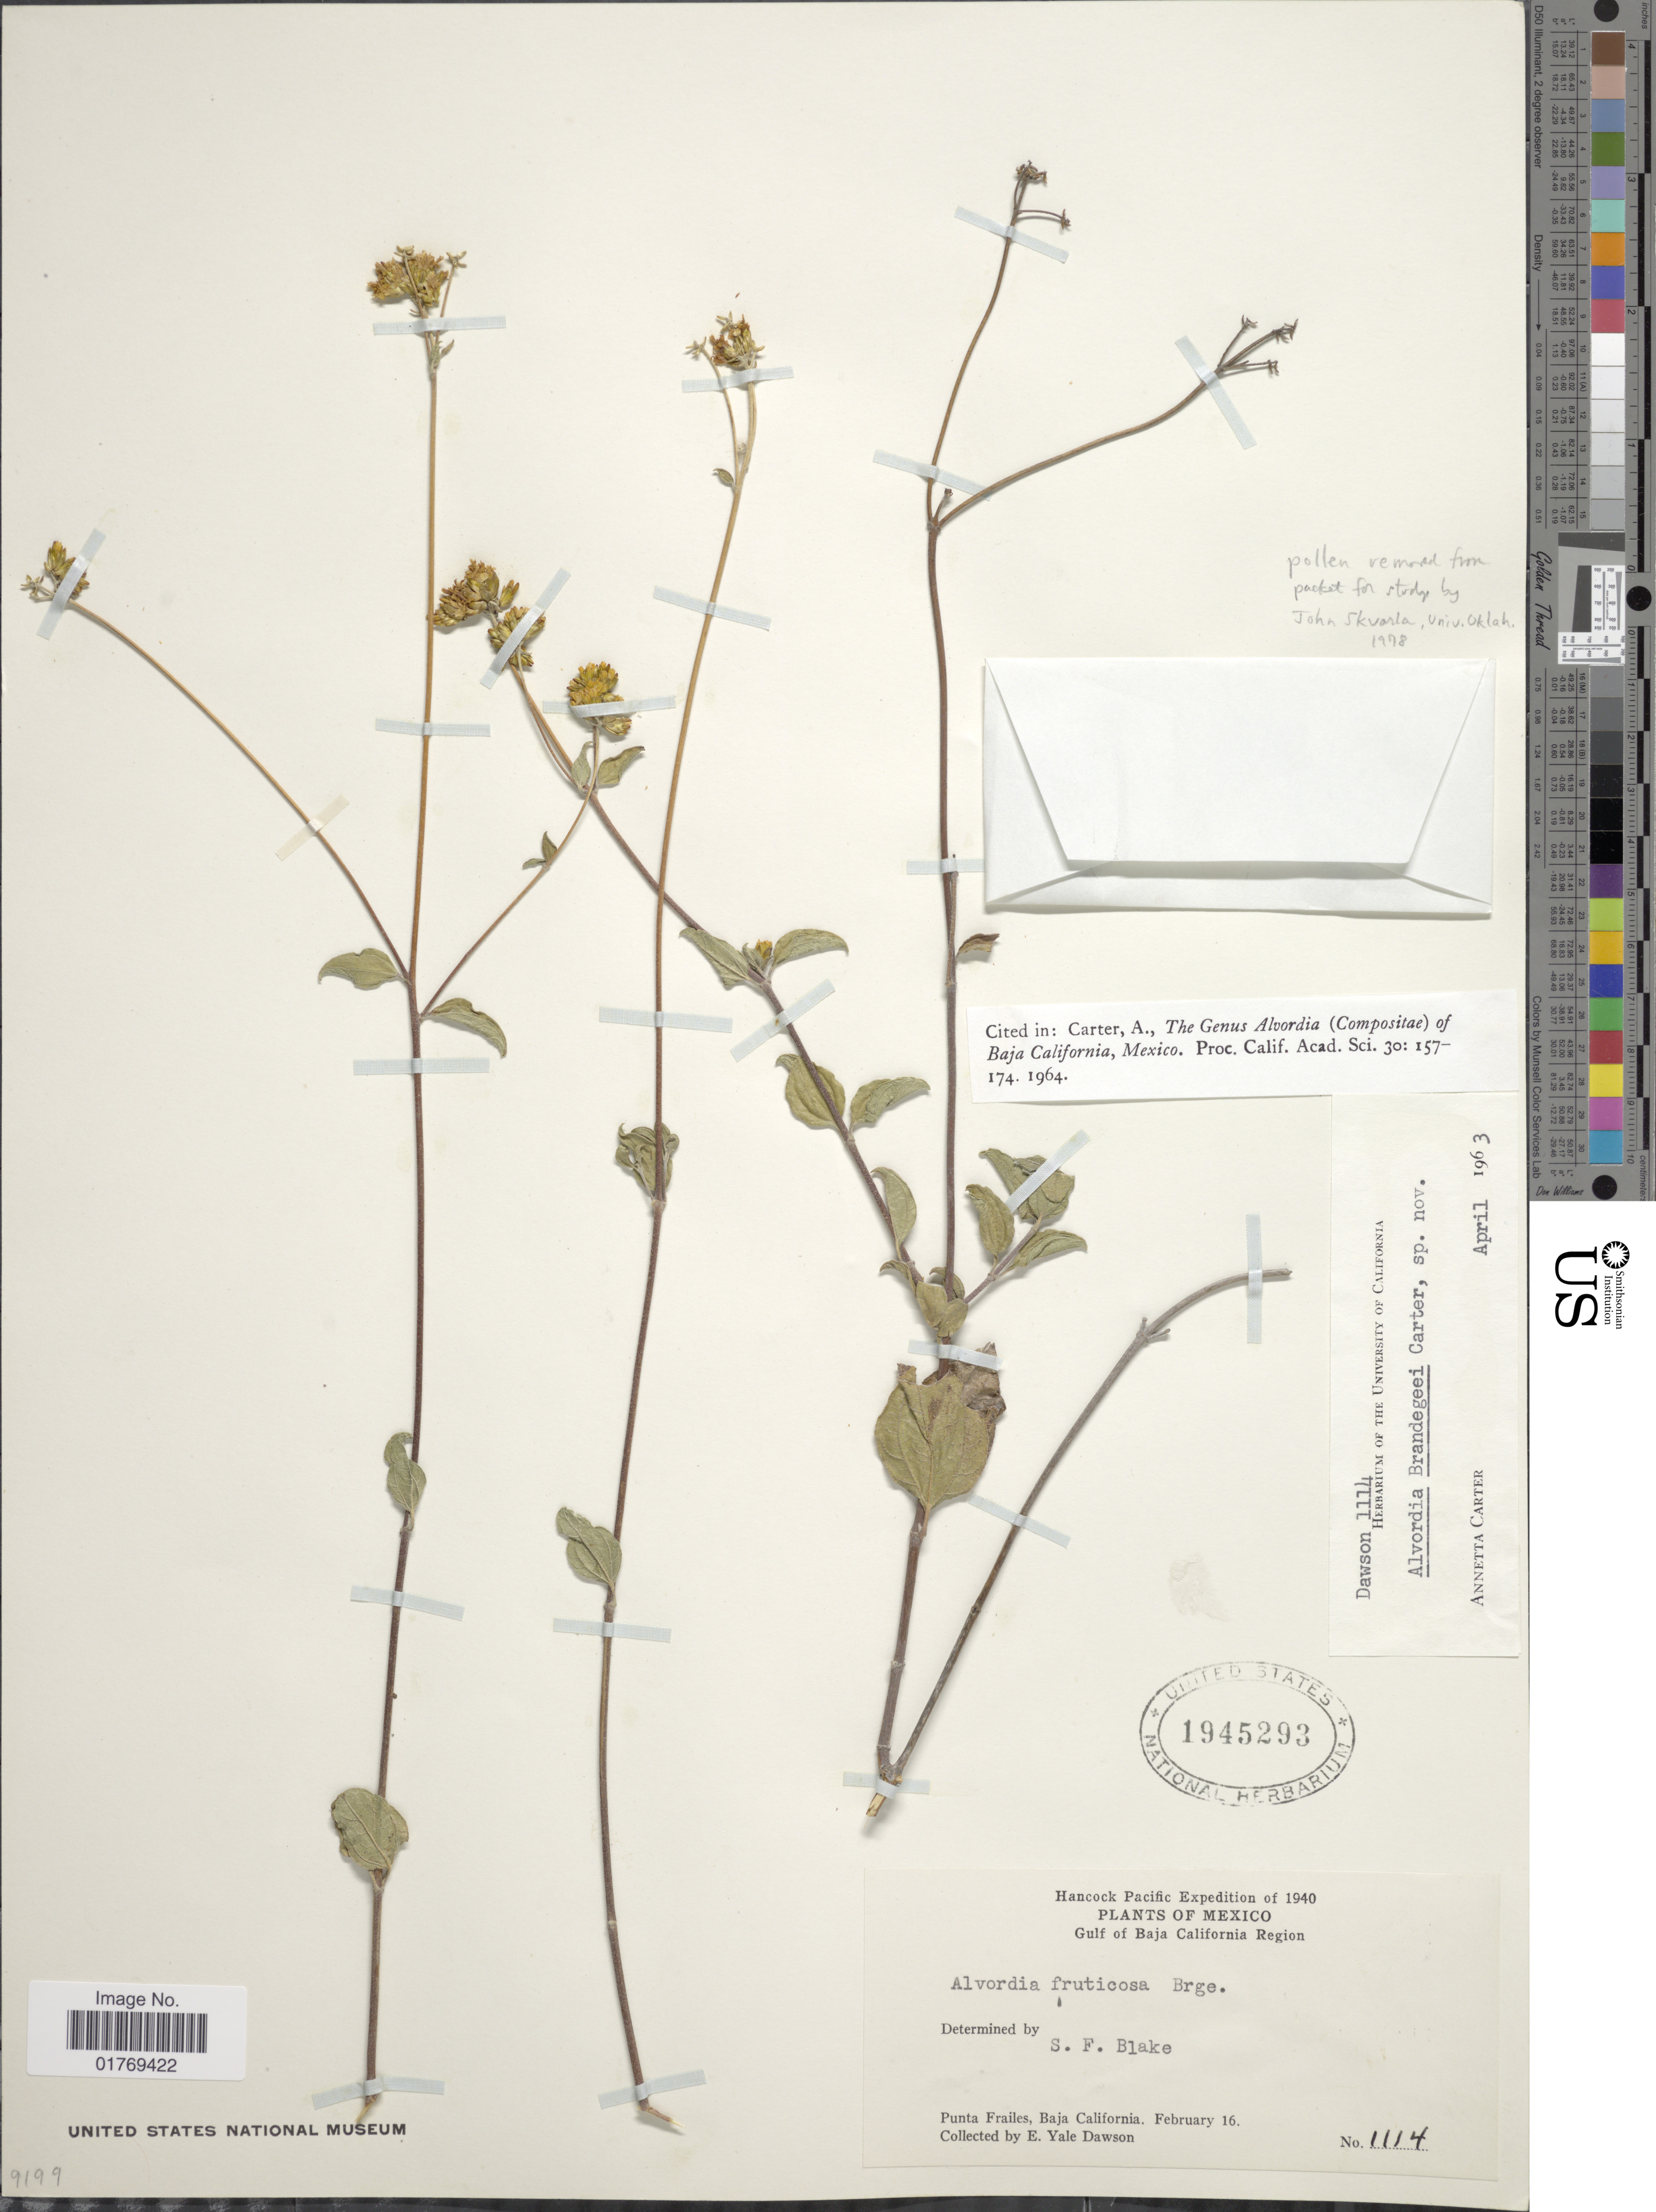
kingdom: Plantae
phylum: Tracheophyta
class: Magnoliopsida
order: Asterales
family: Asteraceae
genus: Alvordia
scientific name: Alvordia brandegeei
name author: A.M. Carter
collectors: N. Yensen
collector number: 1114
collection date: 1940-02-16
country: Mexico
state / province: Baja California Sur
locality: Hancock Pacific. Gulf of Baja California Region. Punta Frailes, Baja California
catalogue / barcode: US 1945293